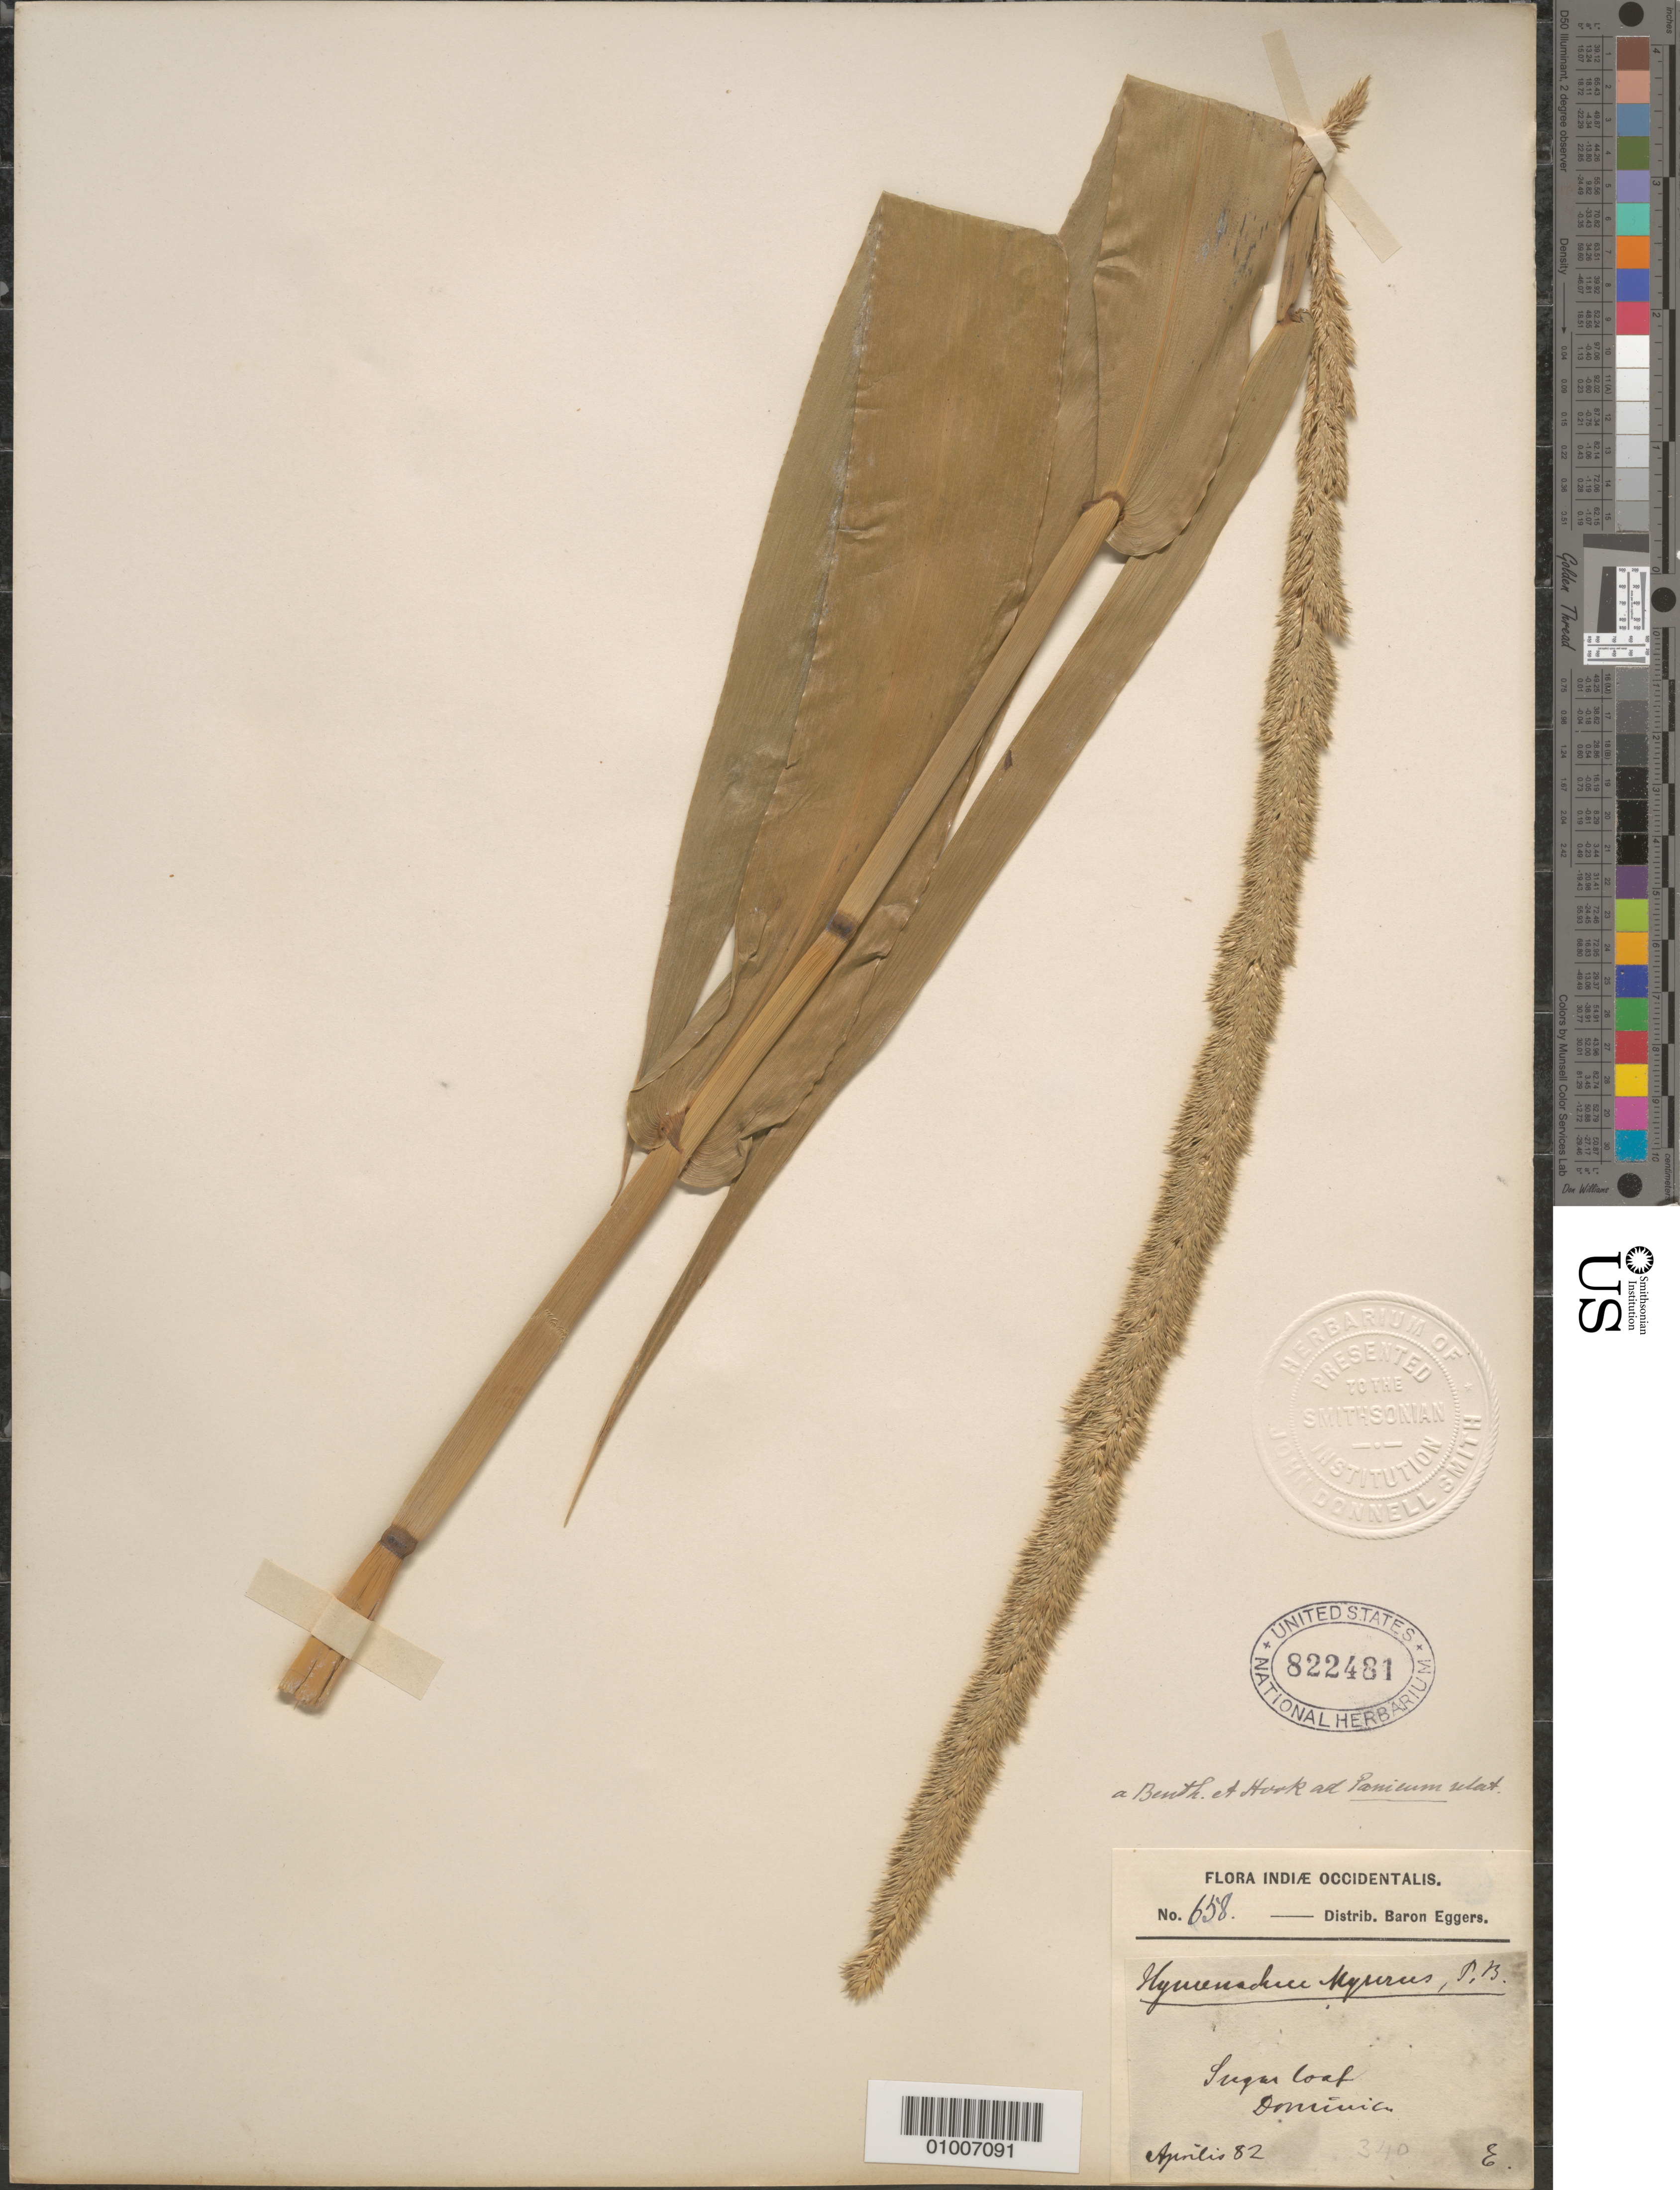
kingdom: Plantae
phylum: Tracheophyta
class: Liliopsida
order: Poales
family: Poaceae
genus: Hymenachne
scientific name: Hymenachne amplexicaulis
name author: (Rudge) Nees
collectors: H. F. A. von Eggers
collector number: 658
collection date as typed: Apr 1882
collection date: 1882-04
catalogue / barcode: US 822481